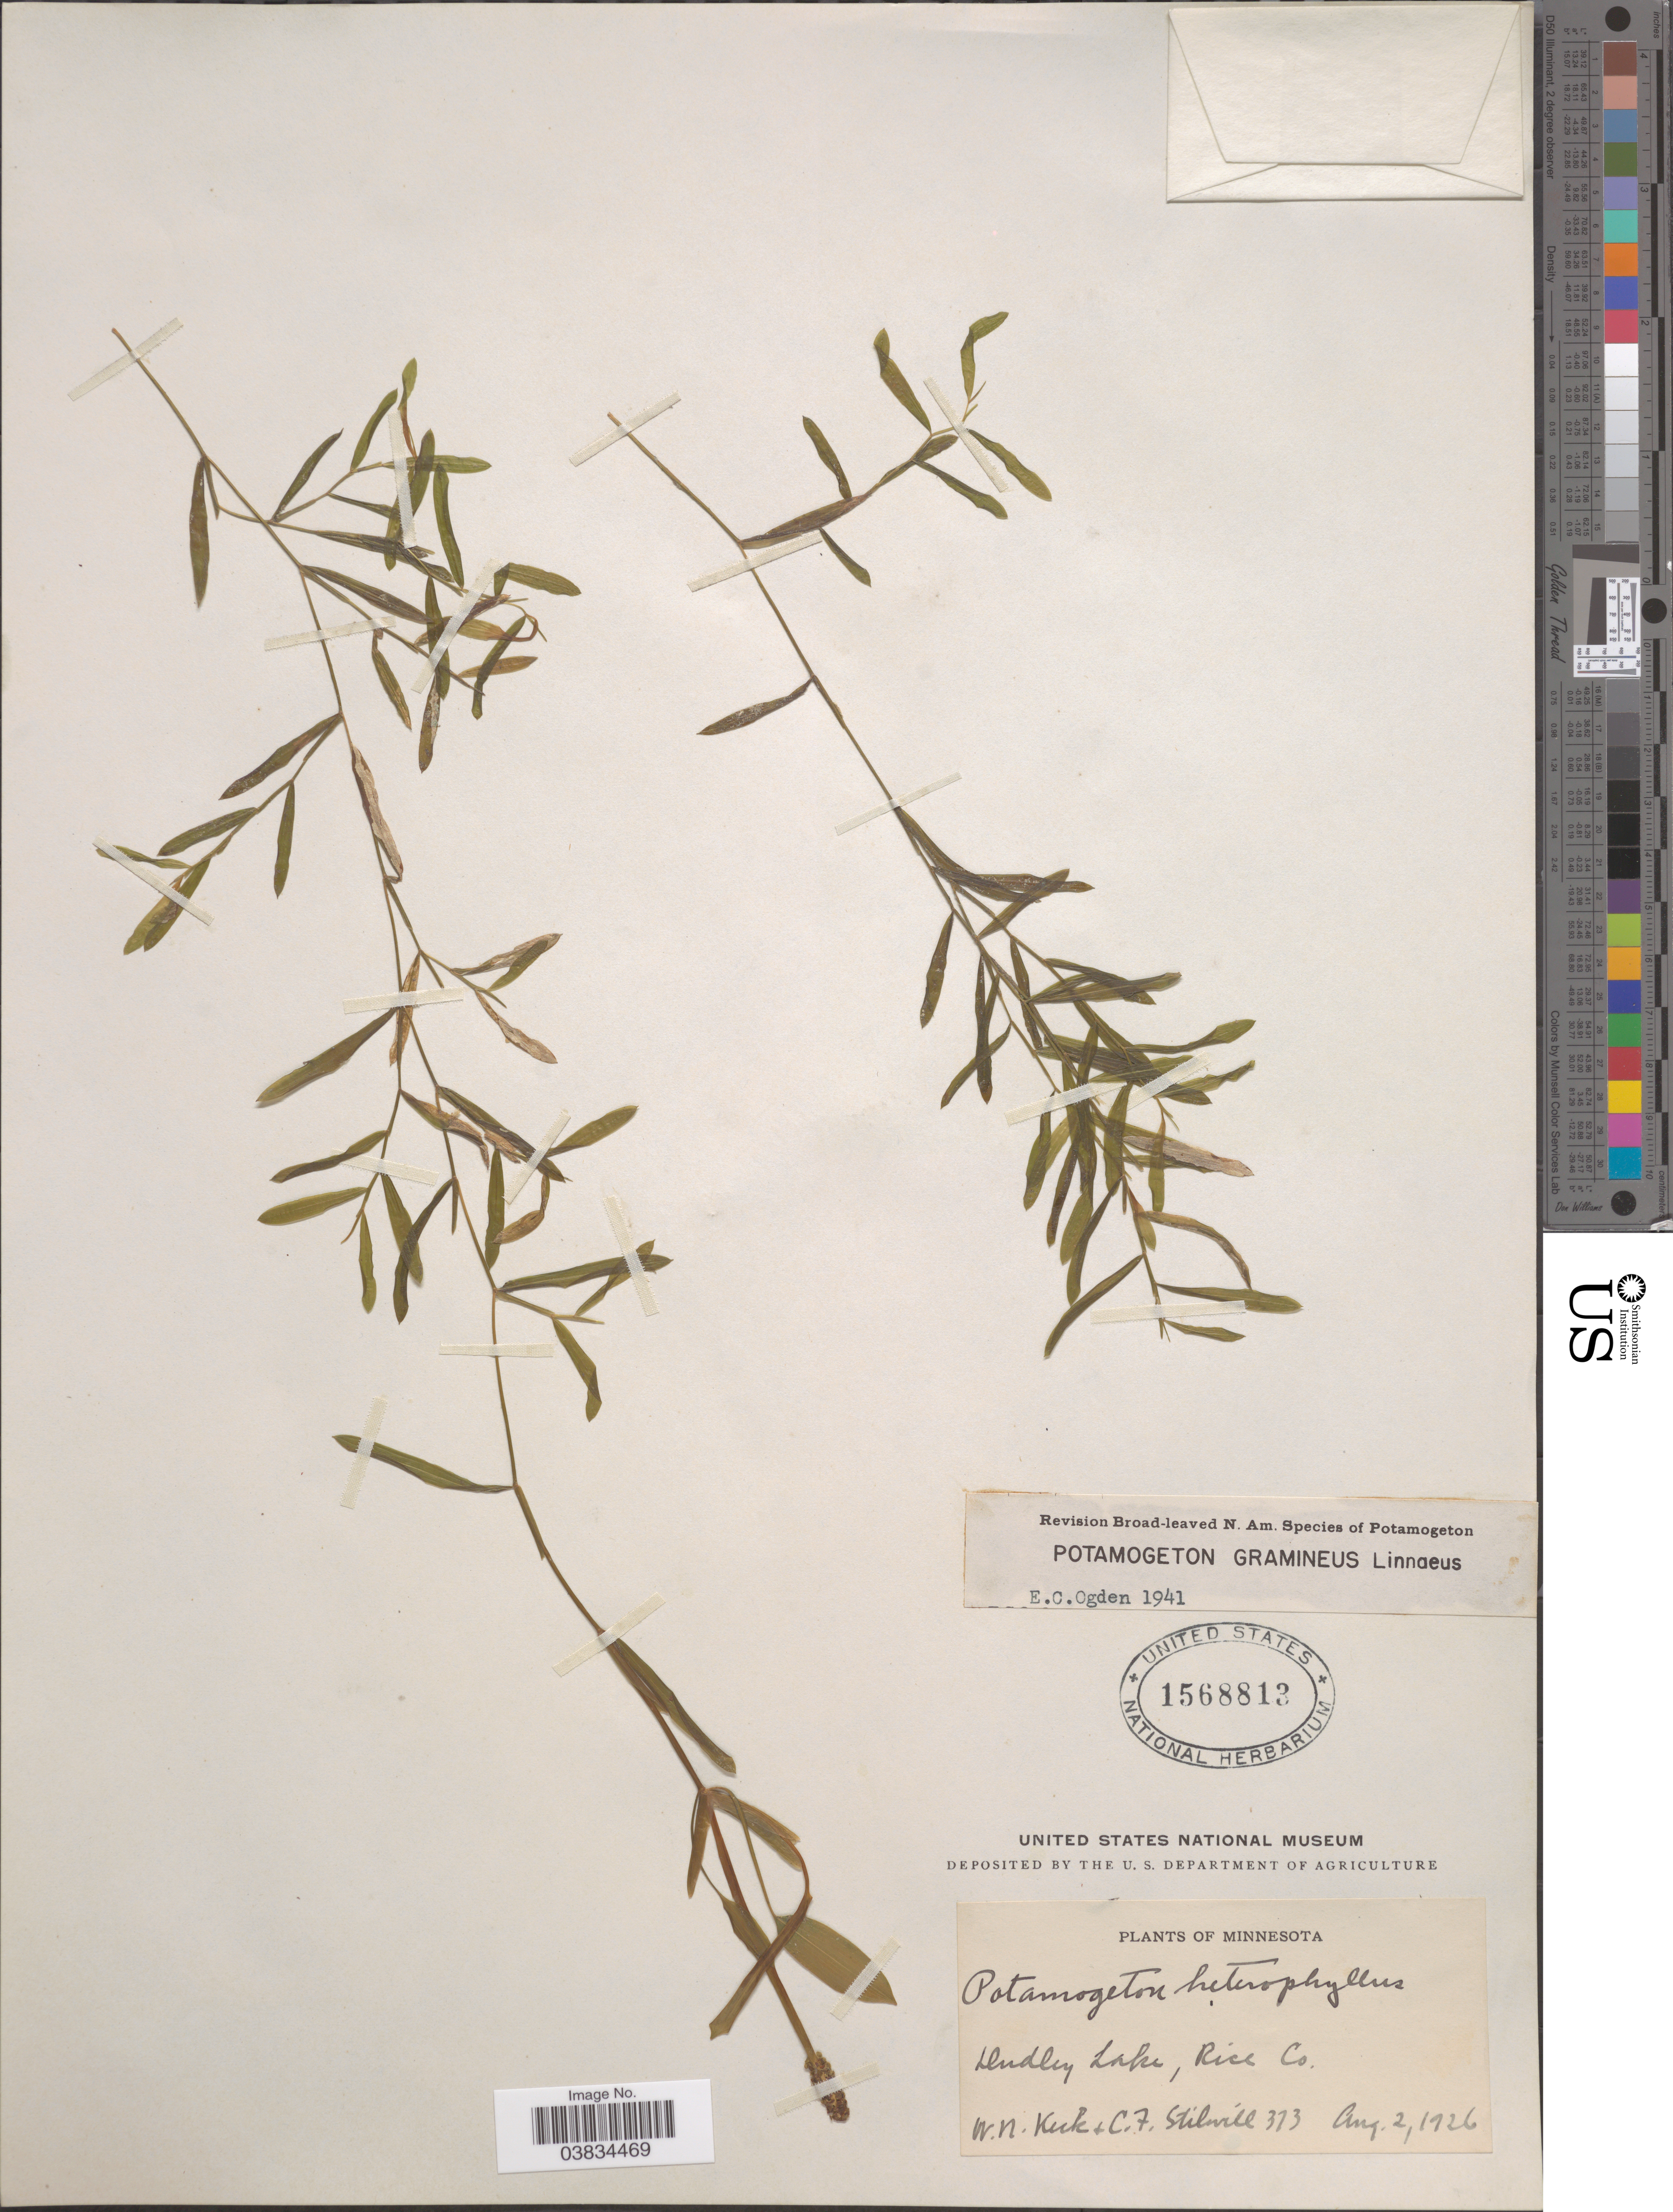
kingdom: Plantae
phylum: Tracheophyta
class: Liliopsida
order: Alismatales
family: Potamogetonaceae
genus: Potamogeton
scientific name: Potamogeton gramineus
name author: L.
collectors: W. Keck & C. Stilwill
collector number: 373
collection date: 1926-08-02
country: United States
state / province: Minnesota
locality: Dudley Lake, Rice Co.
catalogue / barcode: US 1568813